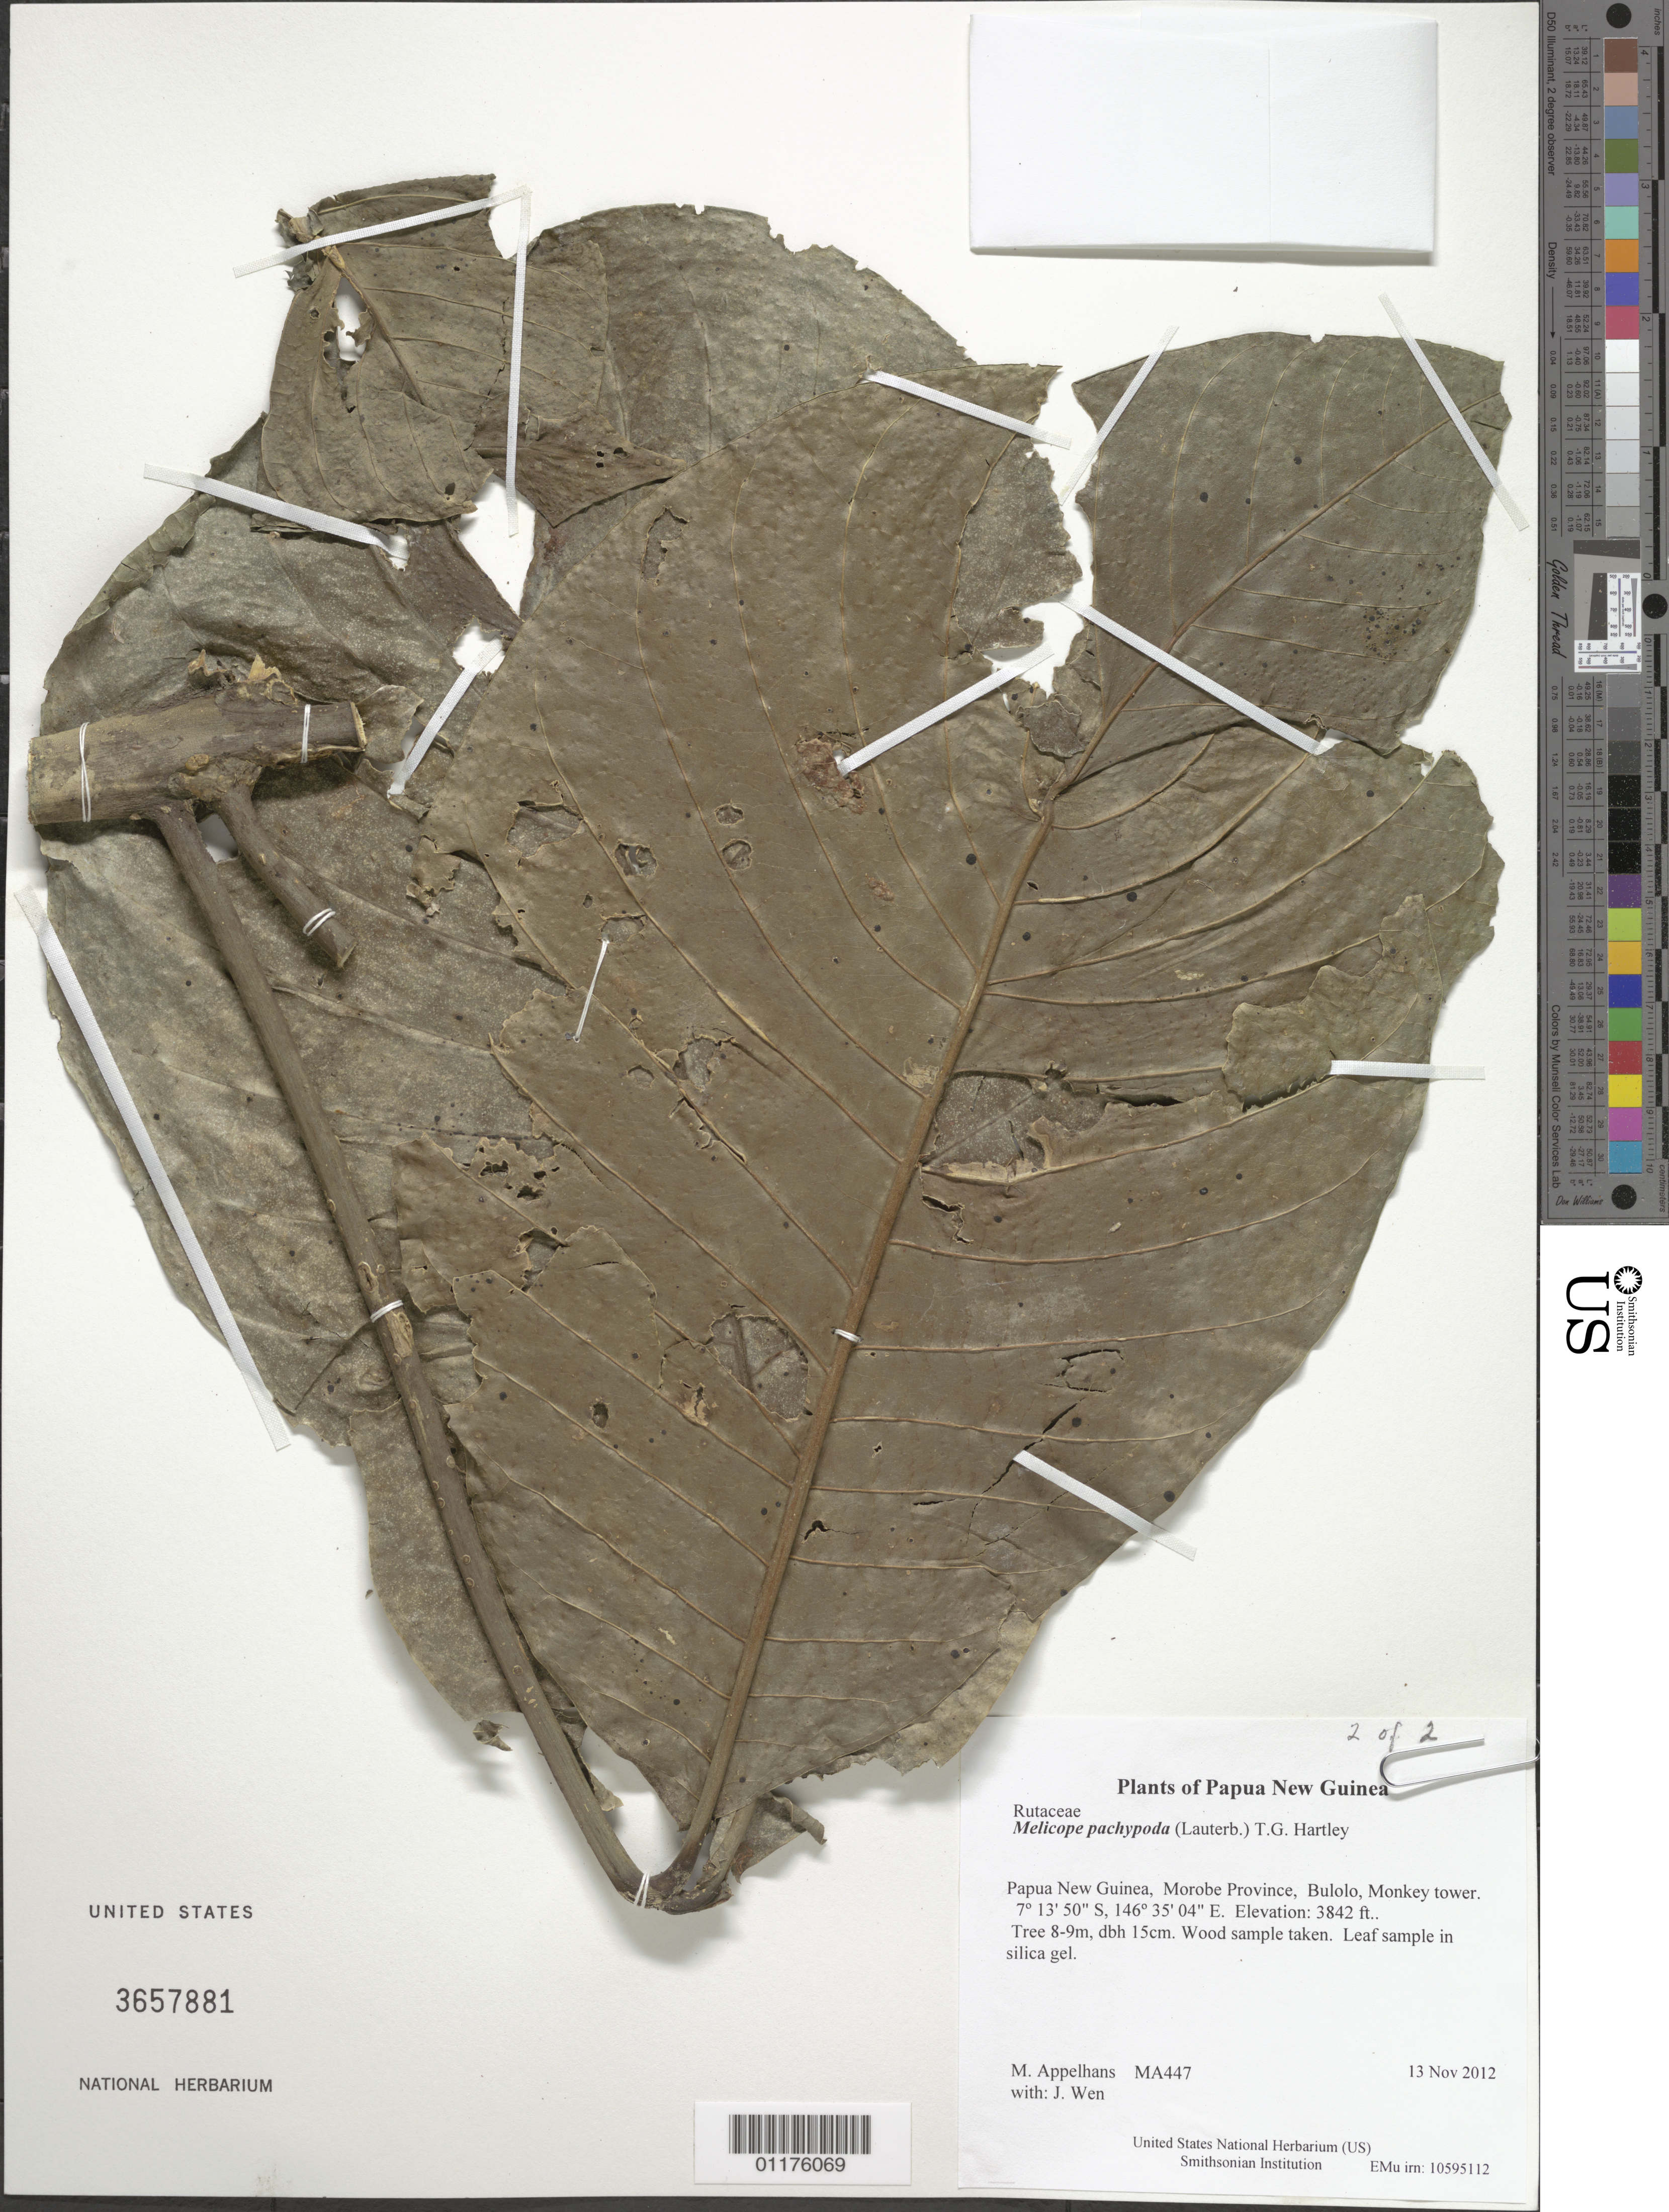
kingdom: Plantae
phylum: Tracheophyta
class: Magnoliopsida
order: Sapindales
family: Rutaceae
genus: Melicope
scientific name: Melicope pachypoda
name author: (Lauterb.) T.G. Hartley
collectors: M. Appelhans & J. Wen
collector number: MA447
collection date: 2012-11-13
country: Papua New Guinea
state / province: Morobe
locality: Bulolo, Monkey tower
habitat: Araucaria forest.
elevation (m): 1171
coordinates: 7 13.825 S, 146 35.060 E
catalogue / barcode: US 3657881